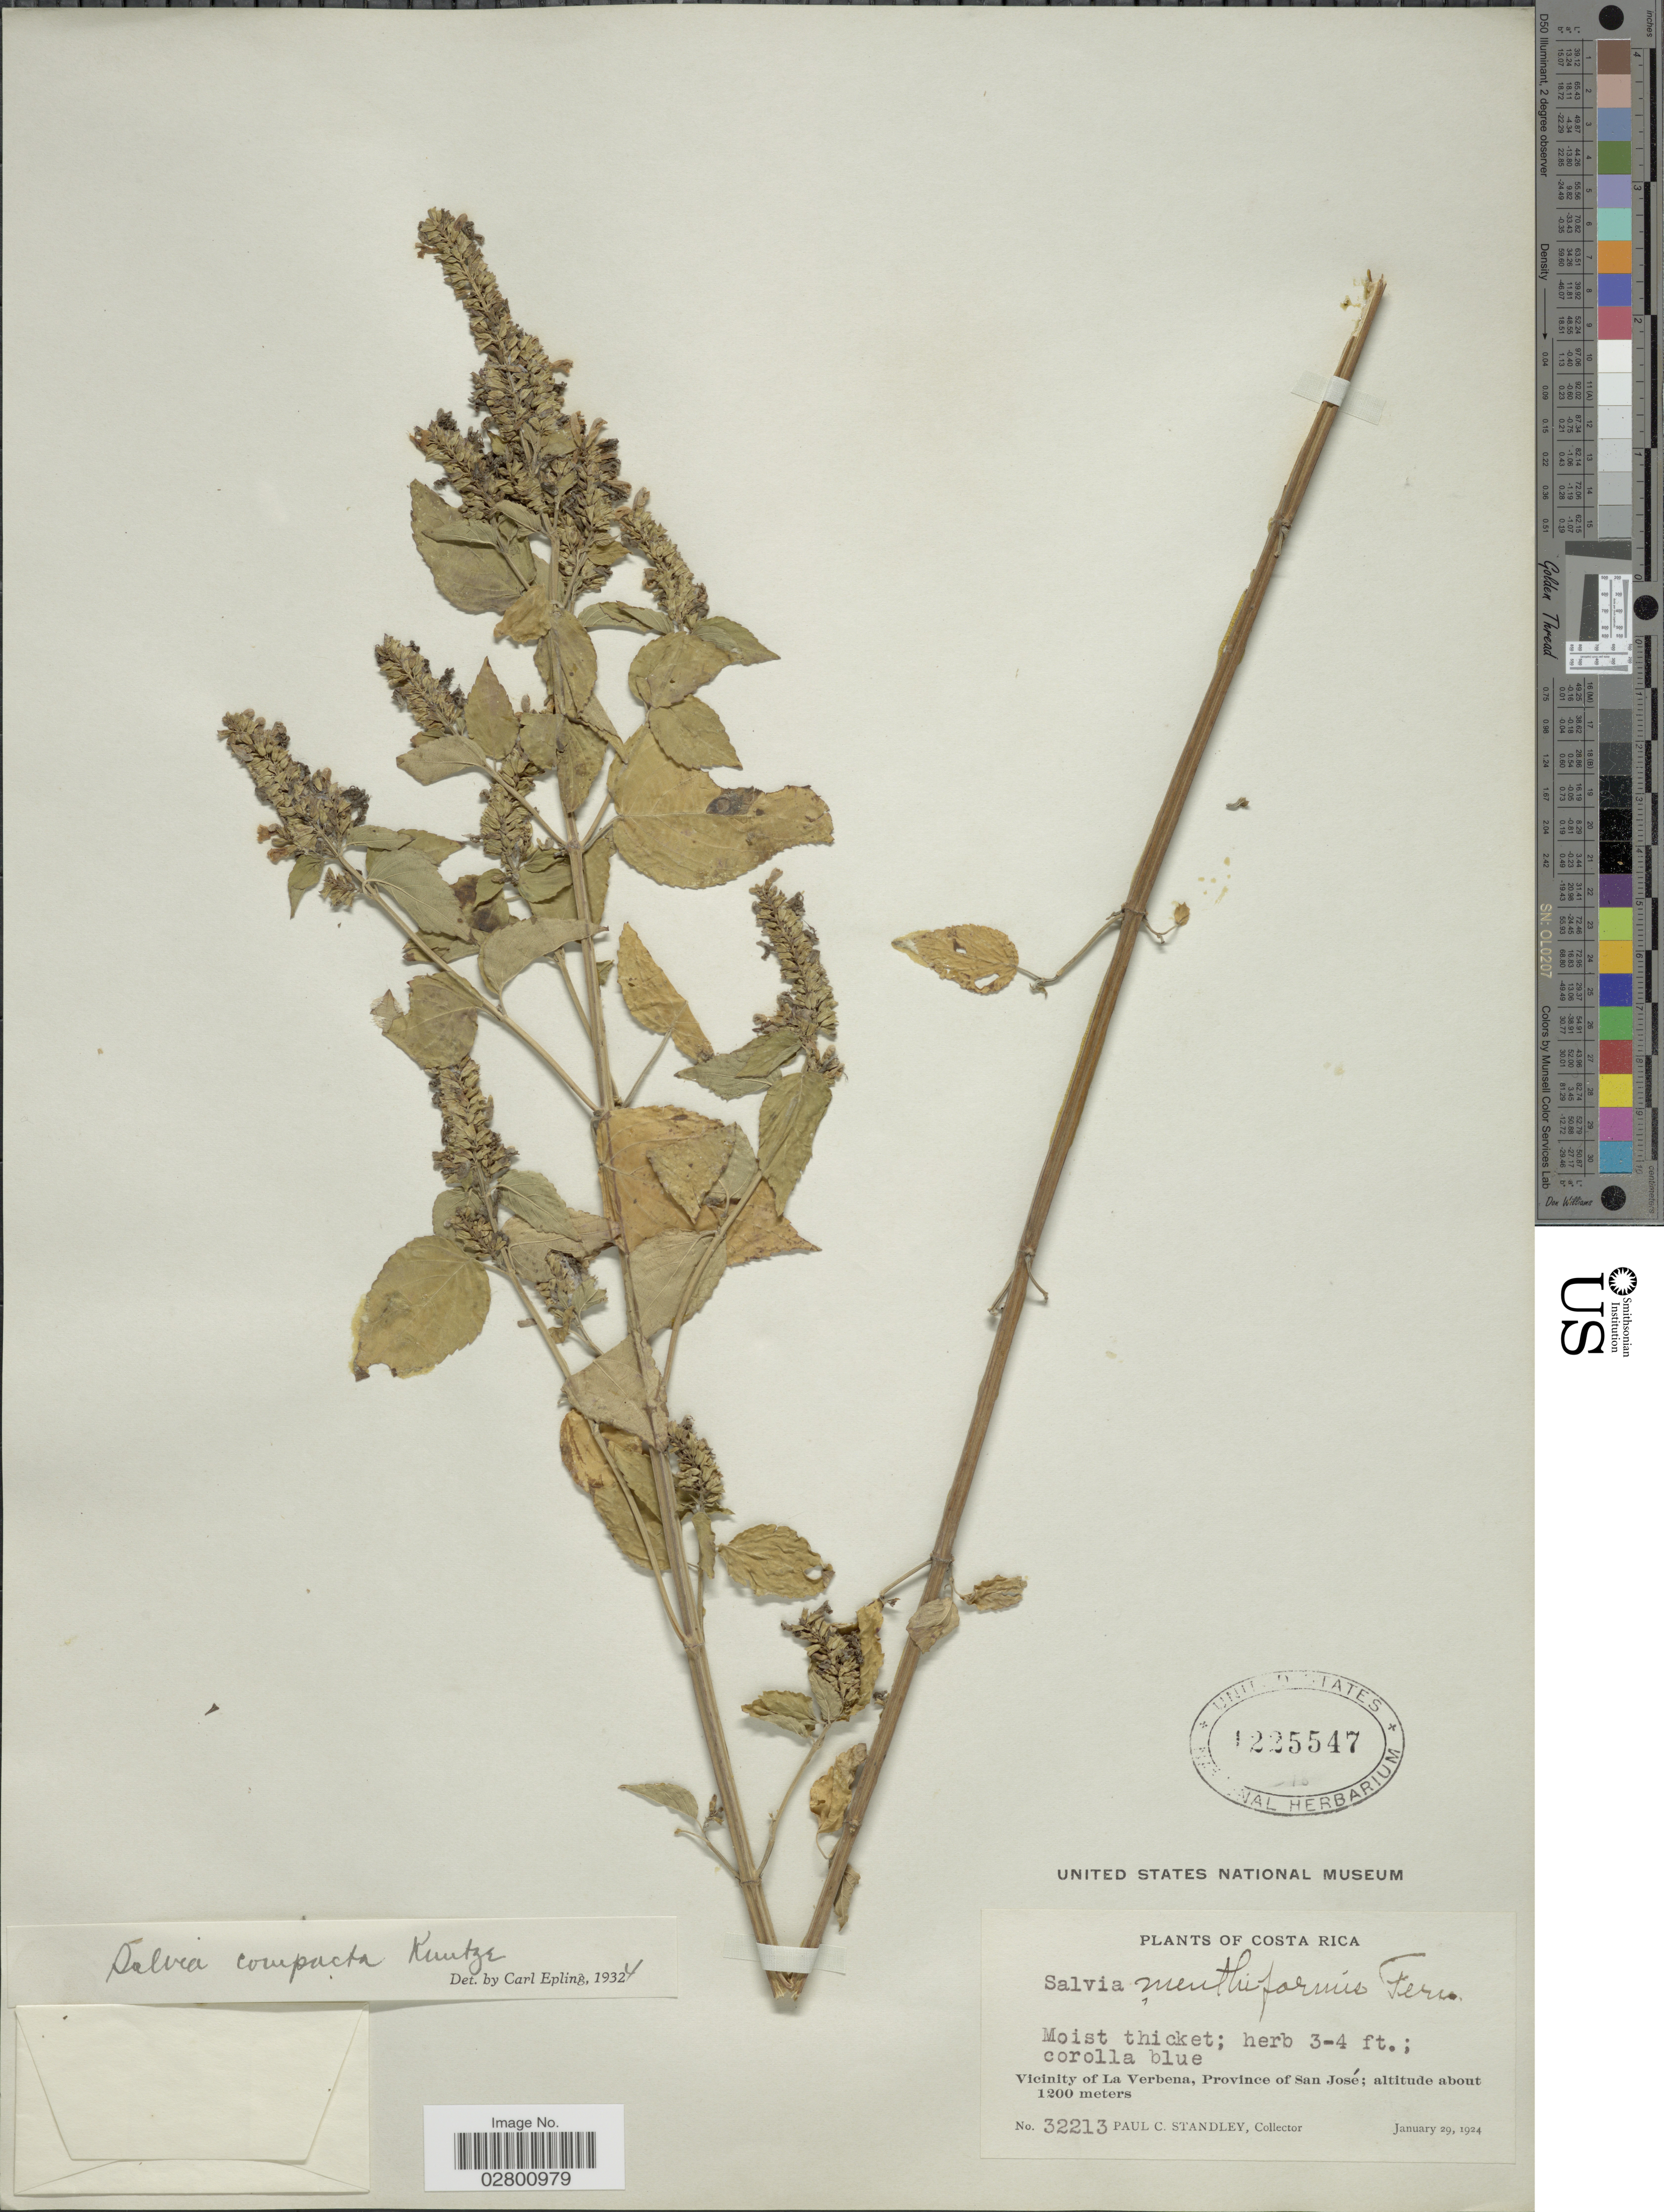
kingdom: Plantae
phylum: Tracheophyta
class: Magnoliopsida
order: Lamiales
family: Lamiaceae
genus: Salvia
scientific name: Salvia compacta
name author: Kuntze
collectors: P. C. Standley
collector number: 32213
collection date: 1924-01-29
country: Costa Rica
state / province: San José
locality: Vicinity of La Verbena.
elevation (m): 1200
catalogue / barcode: US 1225547